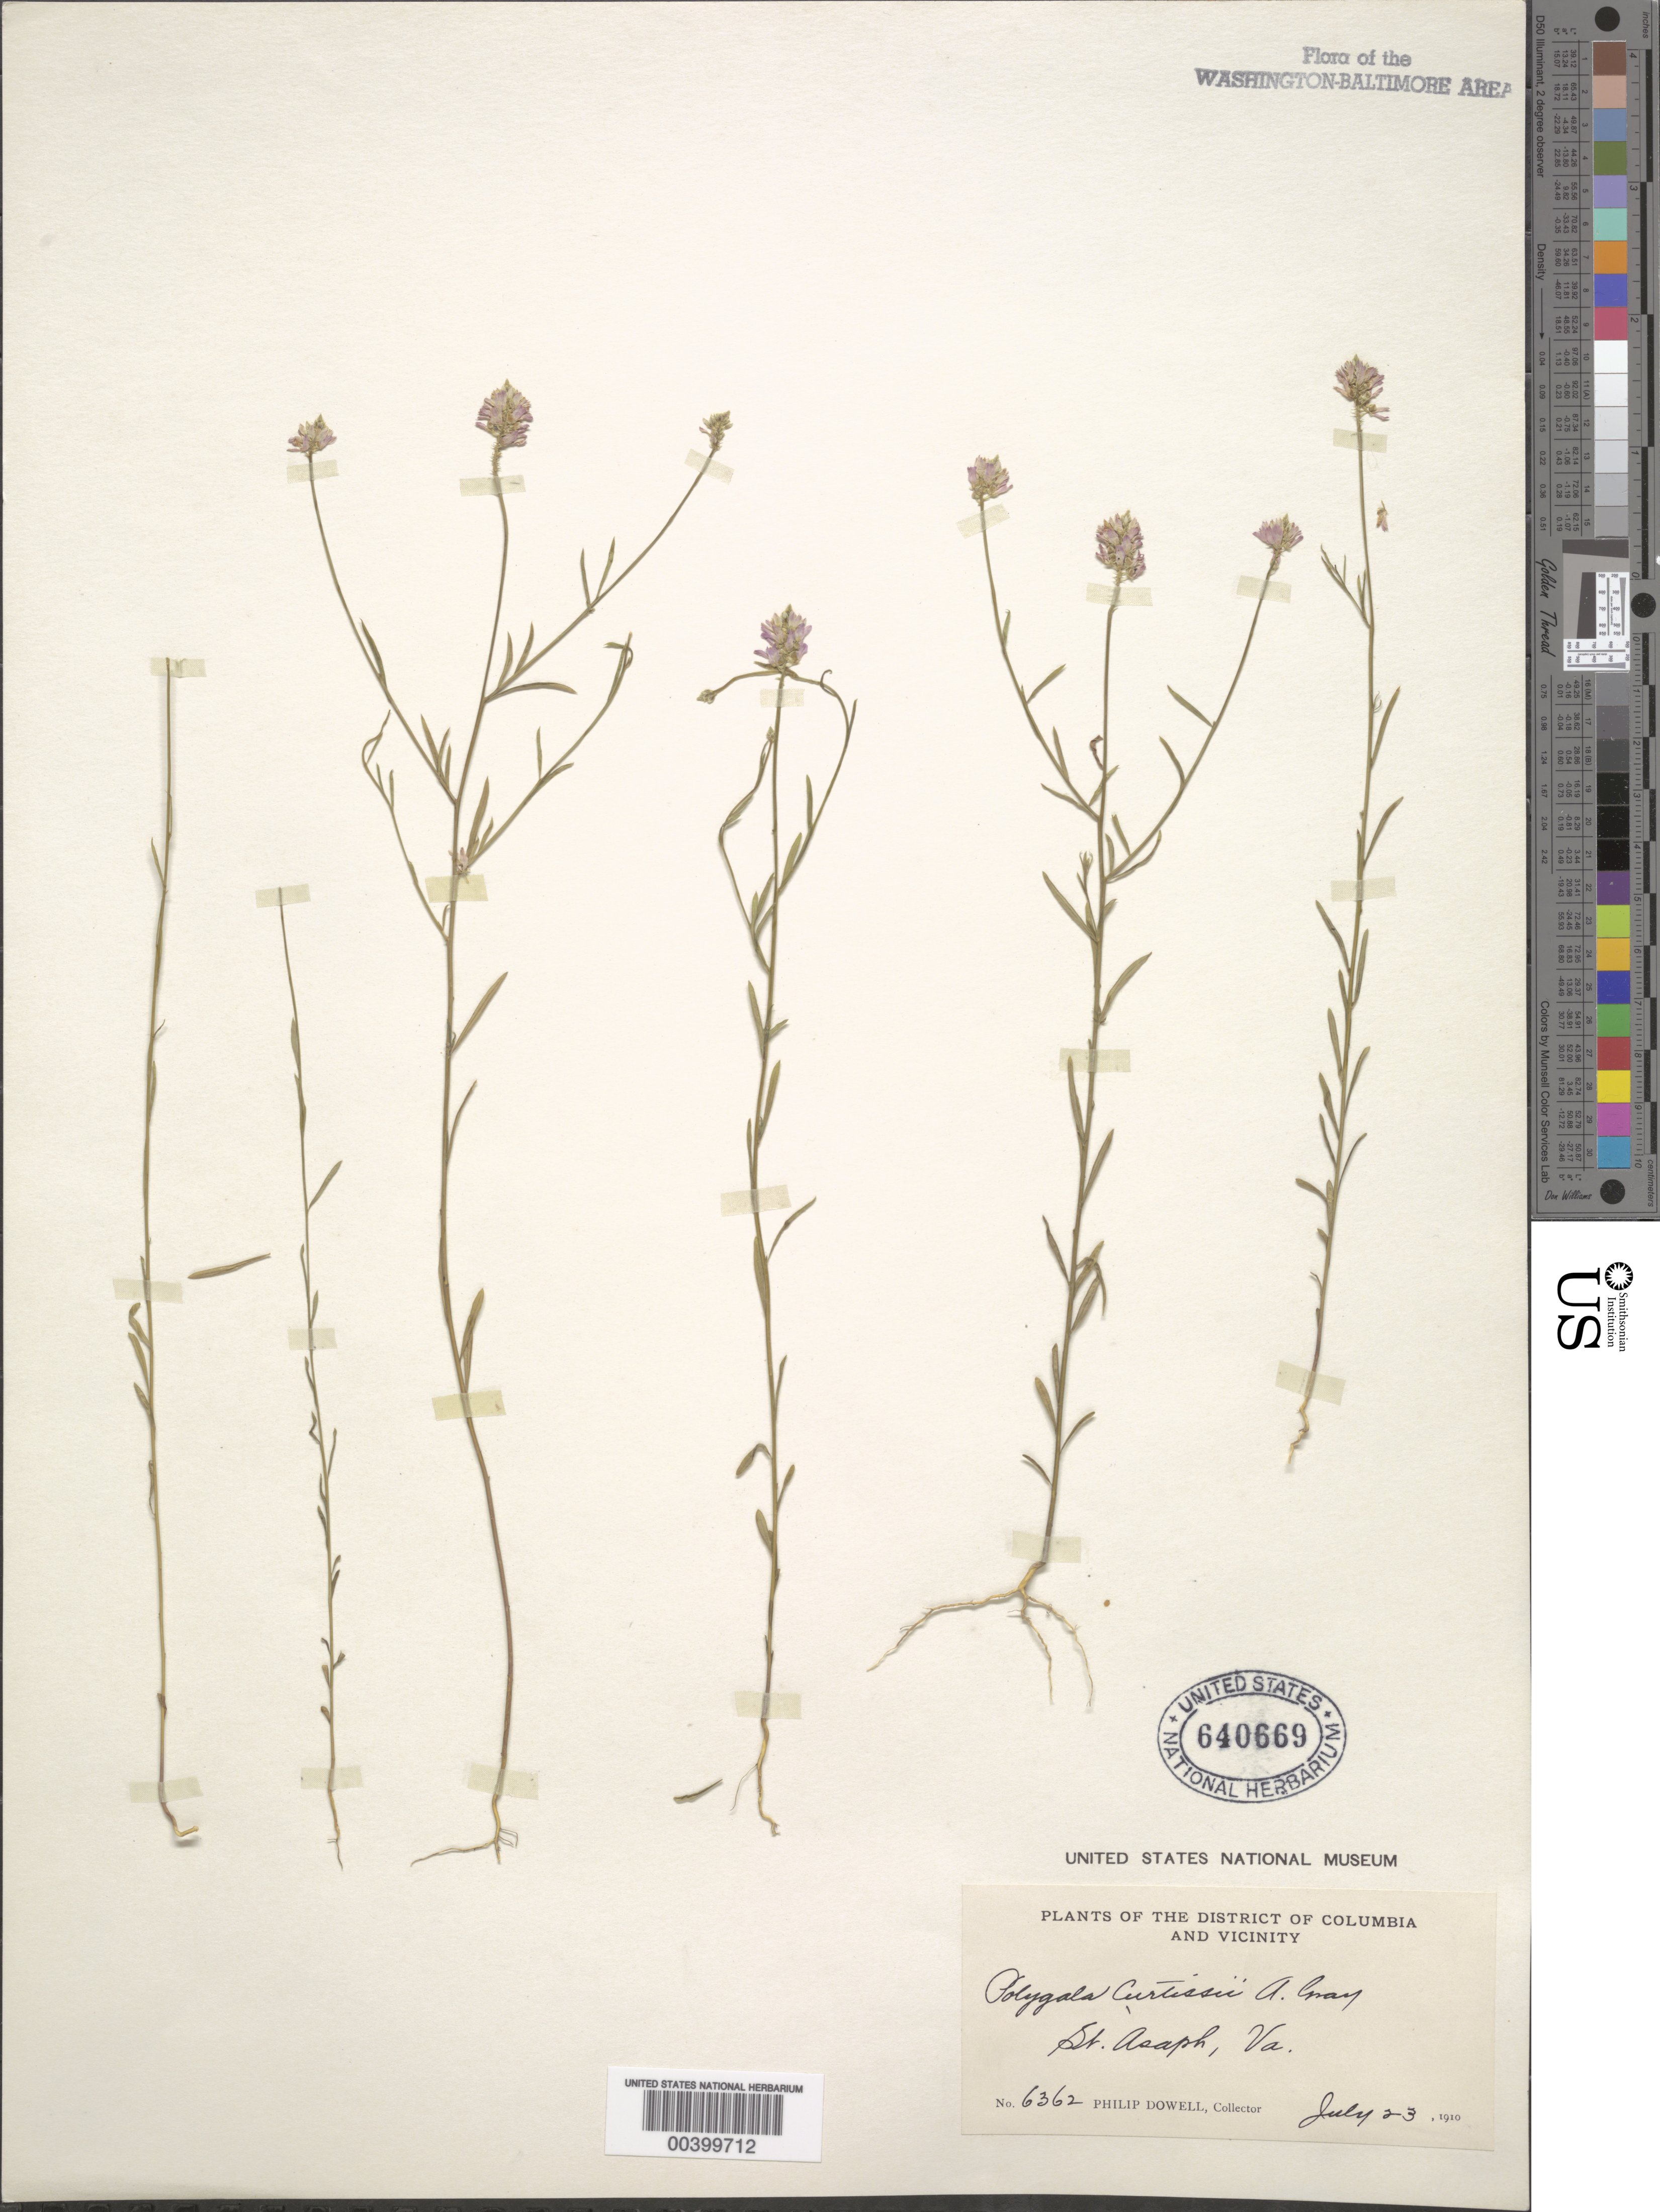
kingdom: Plantae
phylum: Tracheophyta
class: Magnoliopsida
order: Fabales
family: Polygalaceae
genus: Polygala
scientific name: Polygala curtissii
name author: A. Gray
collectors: P. Dowell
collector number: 6362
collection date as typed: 02 Jul 1910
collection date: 1910-07-02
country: United States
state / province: Virginia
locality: St. Asaph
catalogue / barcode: US 640669